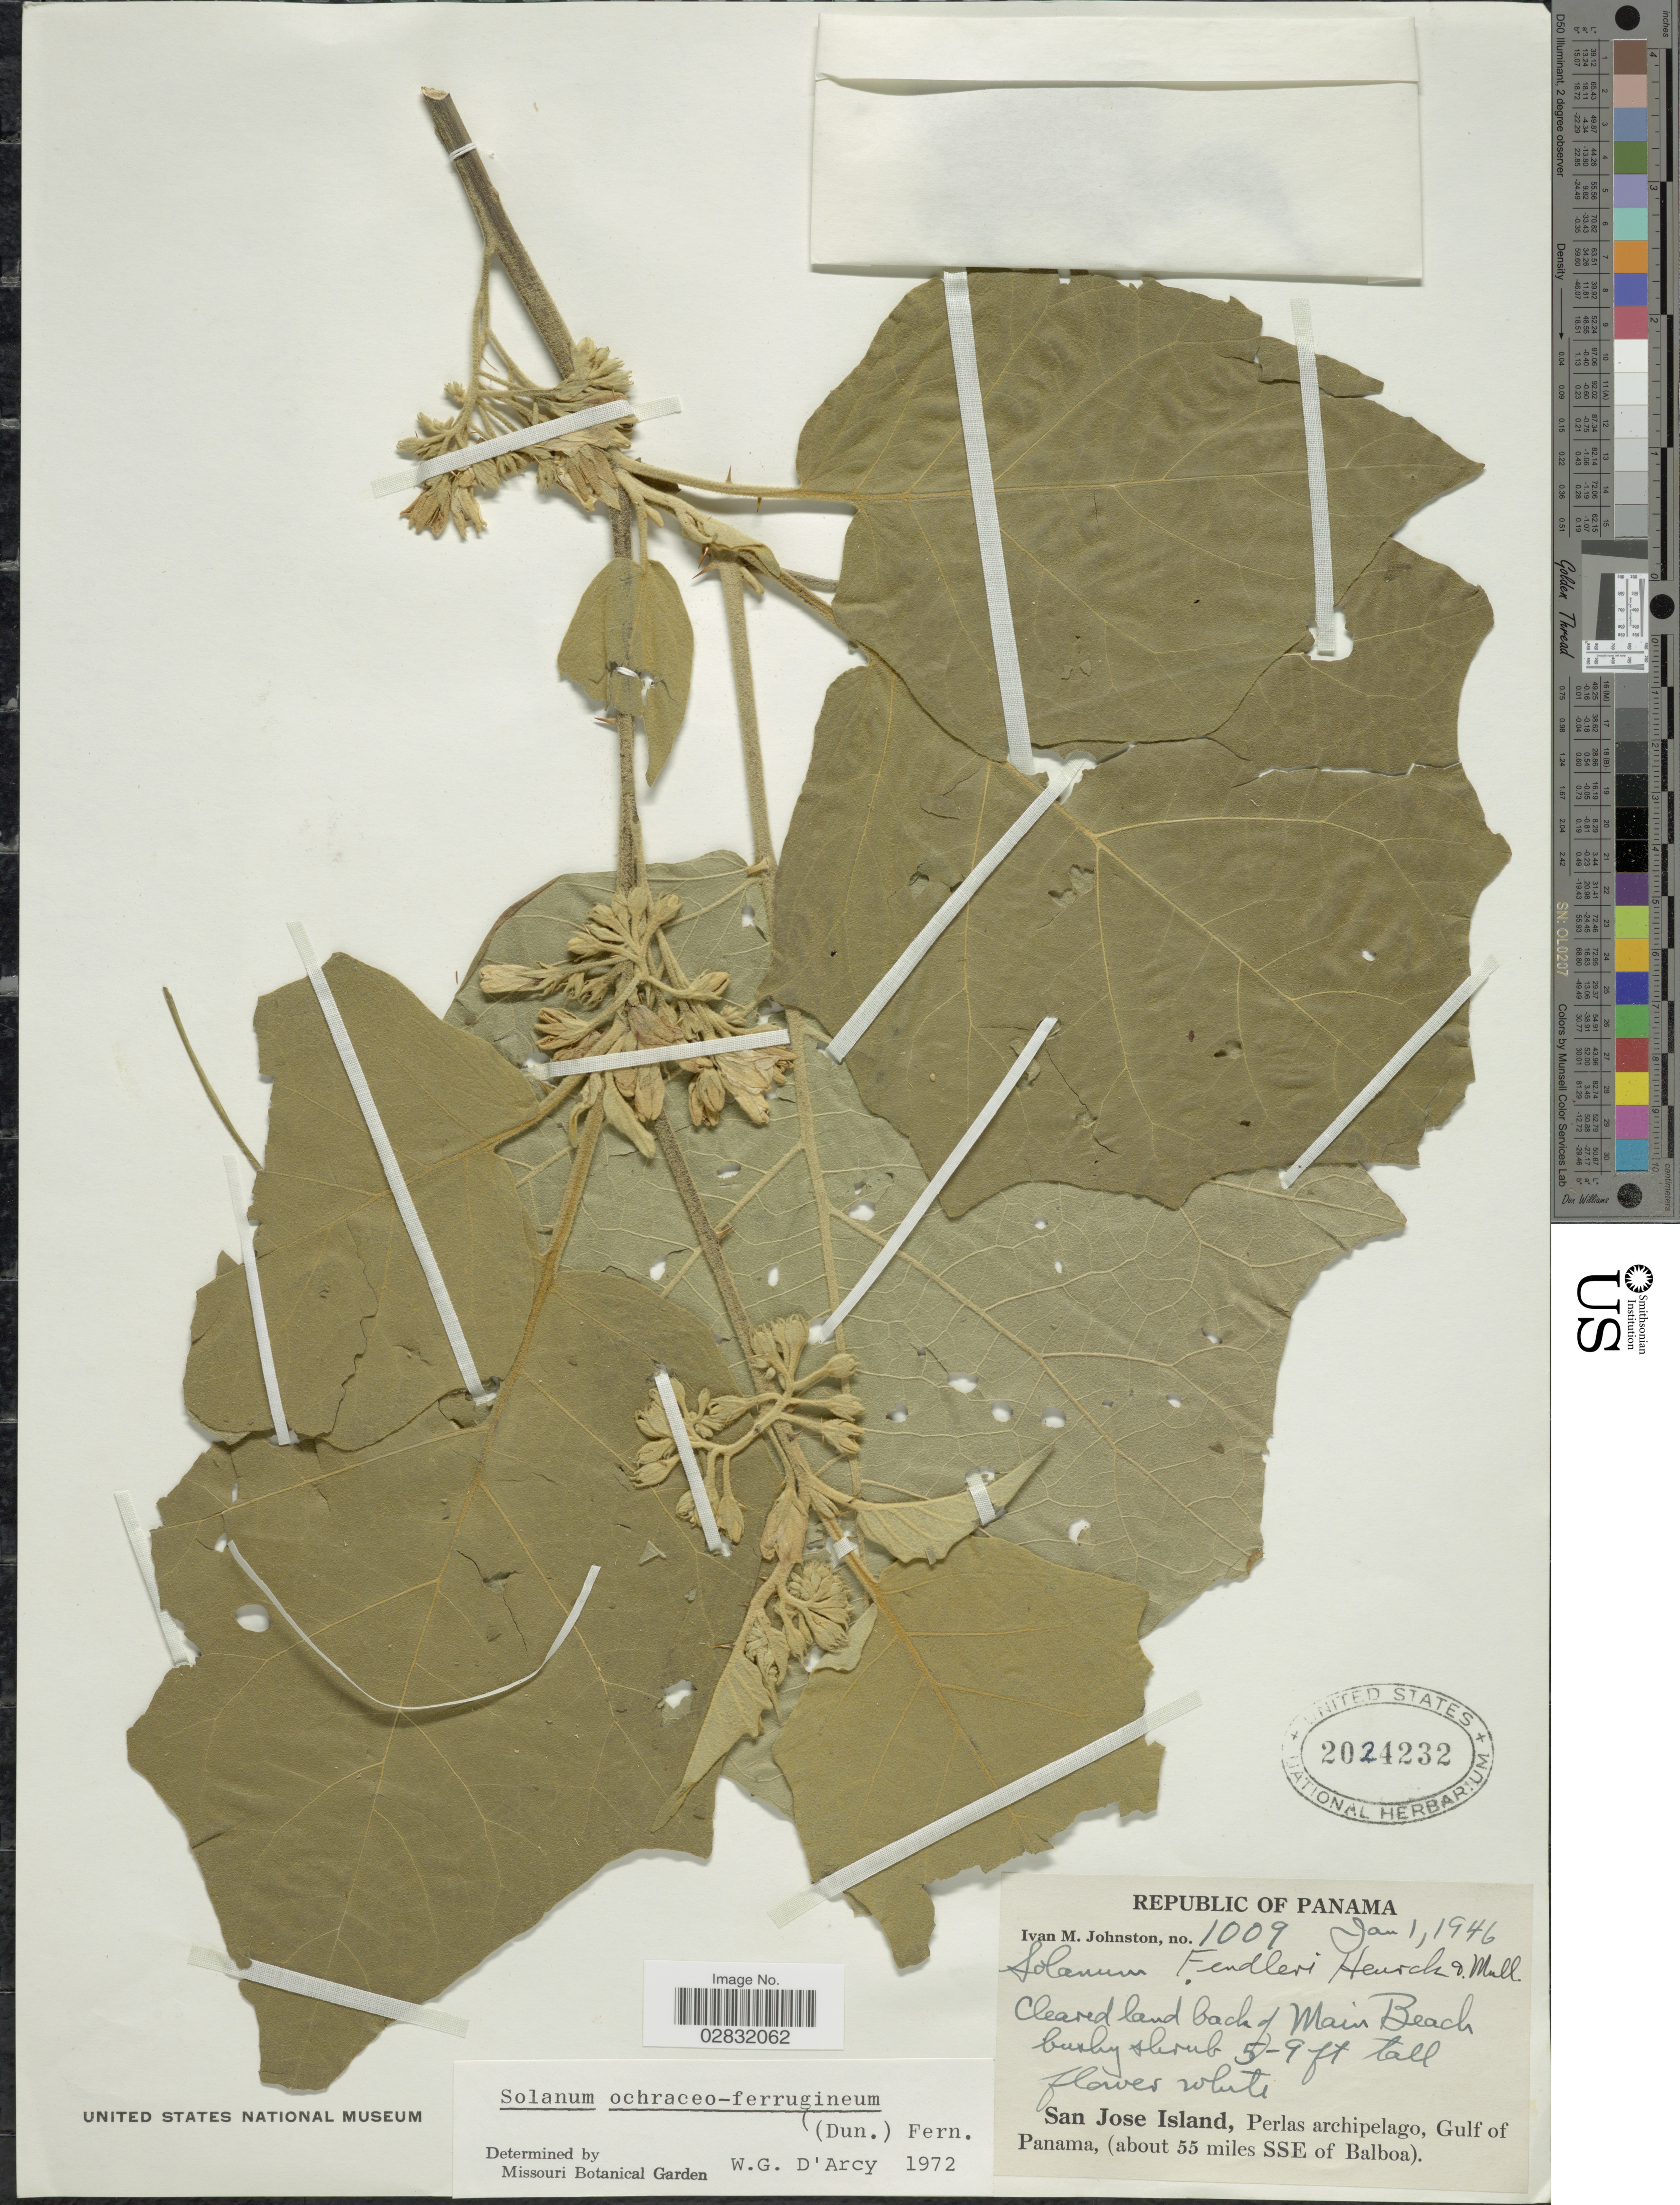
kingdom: Plantae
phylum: Tracheophyta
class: Magnoliopsida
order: Solanales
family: Solanaceae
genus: Solanum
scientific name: Solanum ochraceo-ferrugineum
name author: (Dunal) Fernald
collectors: I.M. Johnston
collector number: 1009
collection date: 1946-01-01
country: Panama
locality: San Jose Island, Perlas archipelago, Gulf of Panama ( about 55 miles SSE of Balboa).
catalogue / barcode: US 2024232